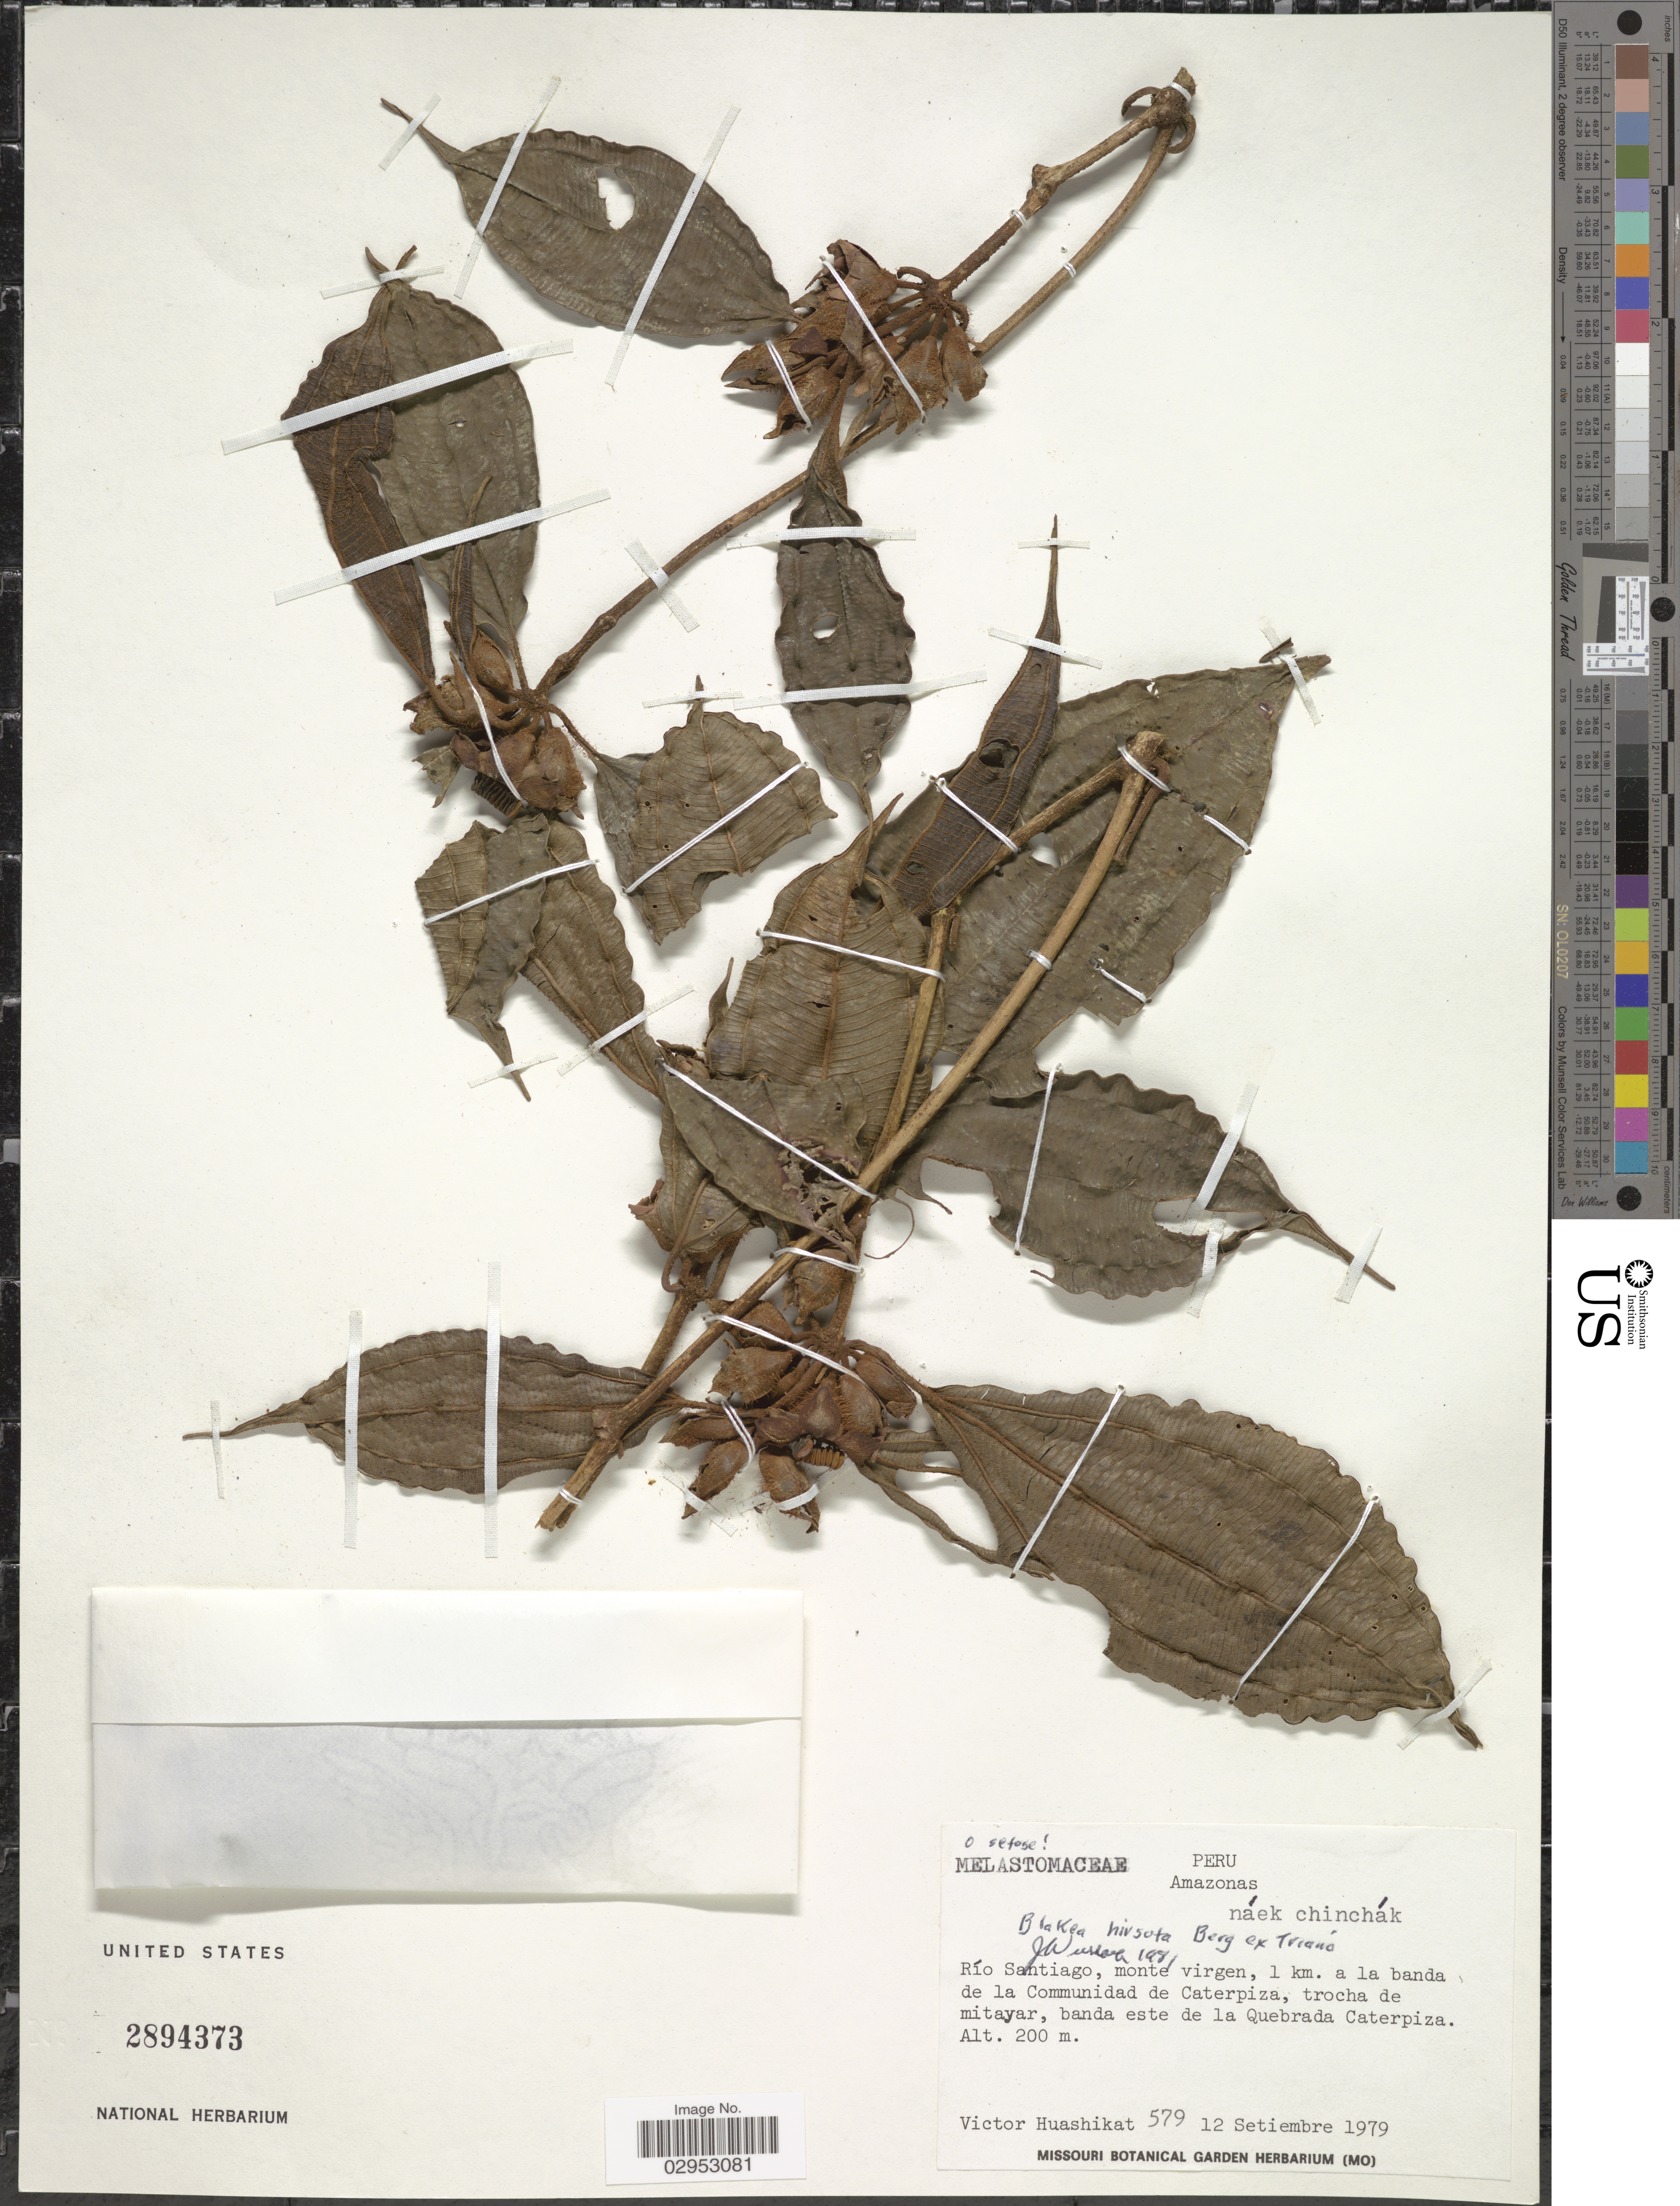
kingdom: Plantae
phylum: Tracheophyta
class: Magnoliopsida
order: Myrtales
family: Melastomataceae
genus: Blakea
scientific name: Blakea hirsuta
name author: O. Berg ex Triana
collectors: V. Huashikat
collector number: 579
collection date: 1979-09-12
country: Peru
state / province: Amazonas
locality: Río Santiago, monte virgen, 1 km. a la banda de la Communidad de Caterpiza, trocha de mitayar, banda este de la Quebrada Caterpiza.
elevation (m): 200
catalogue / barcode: US 2894373